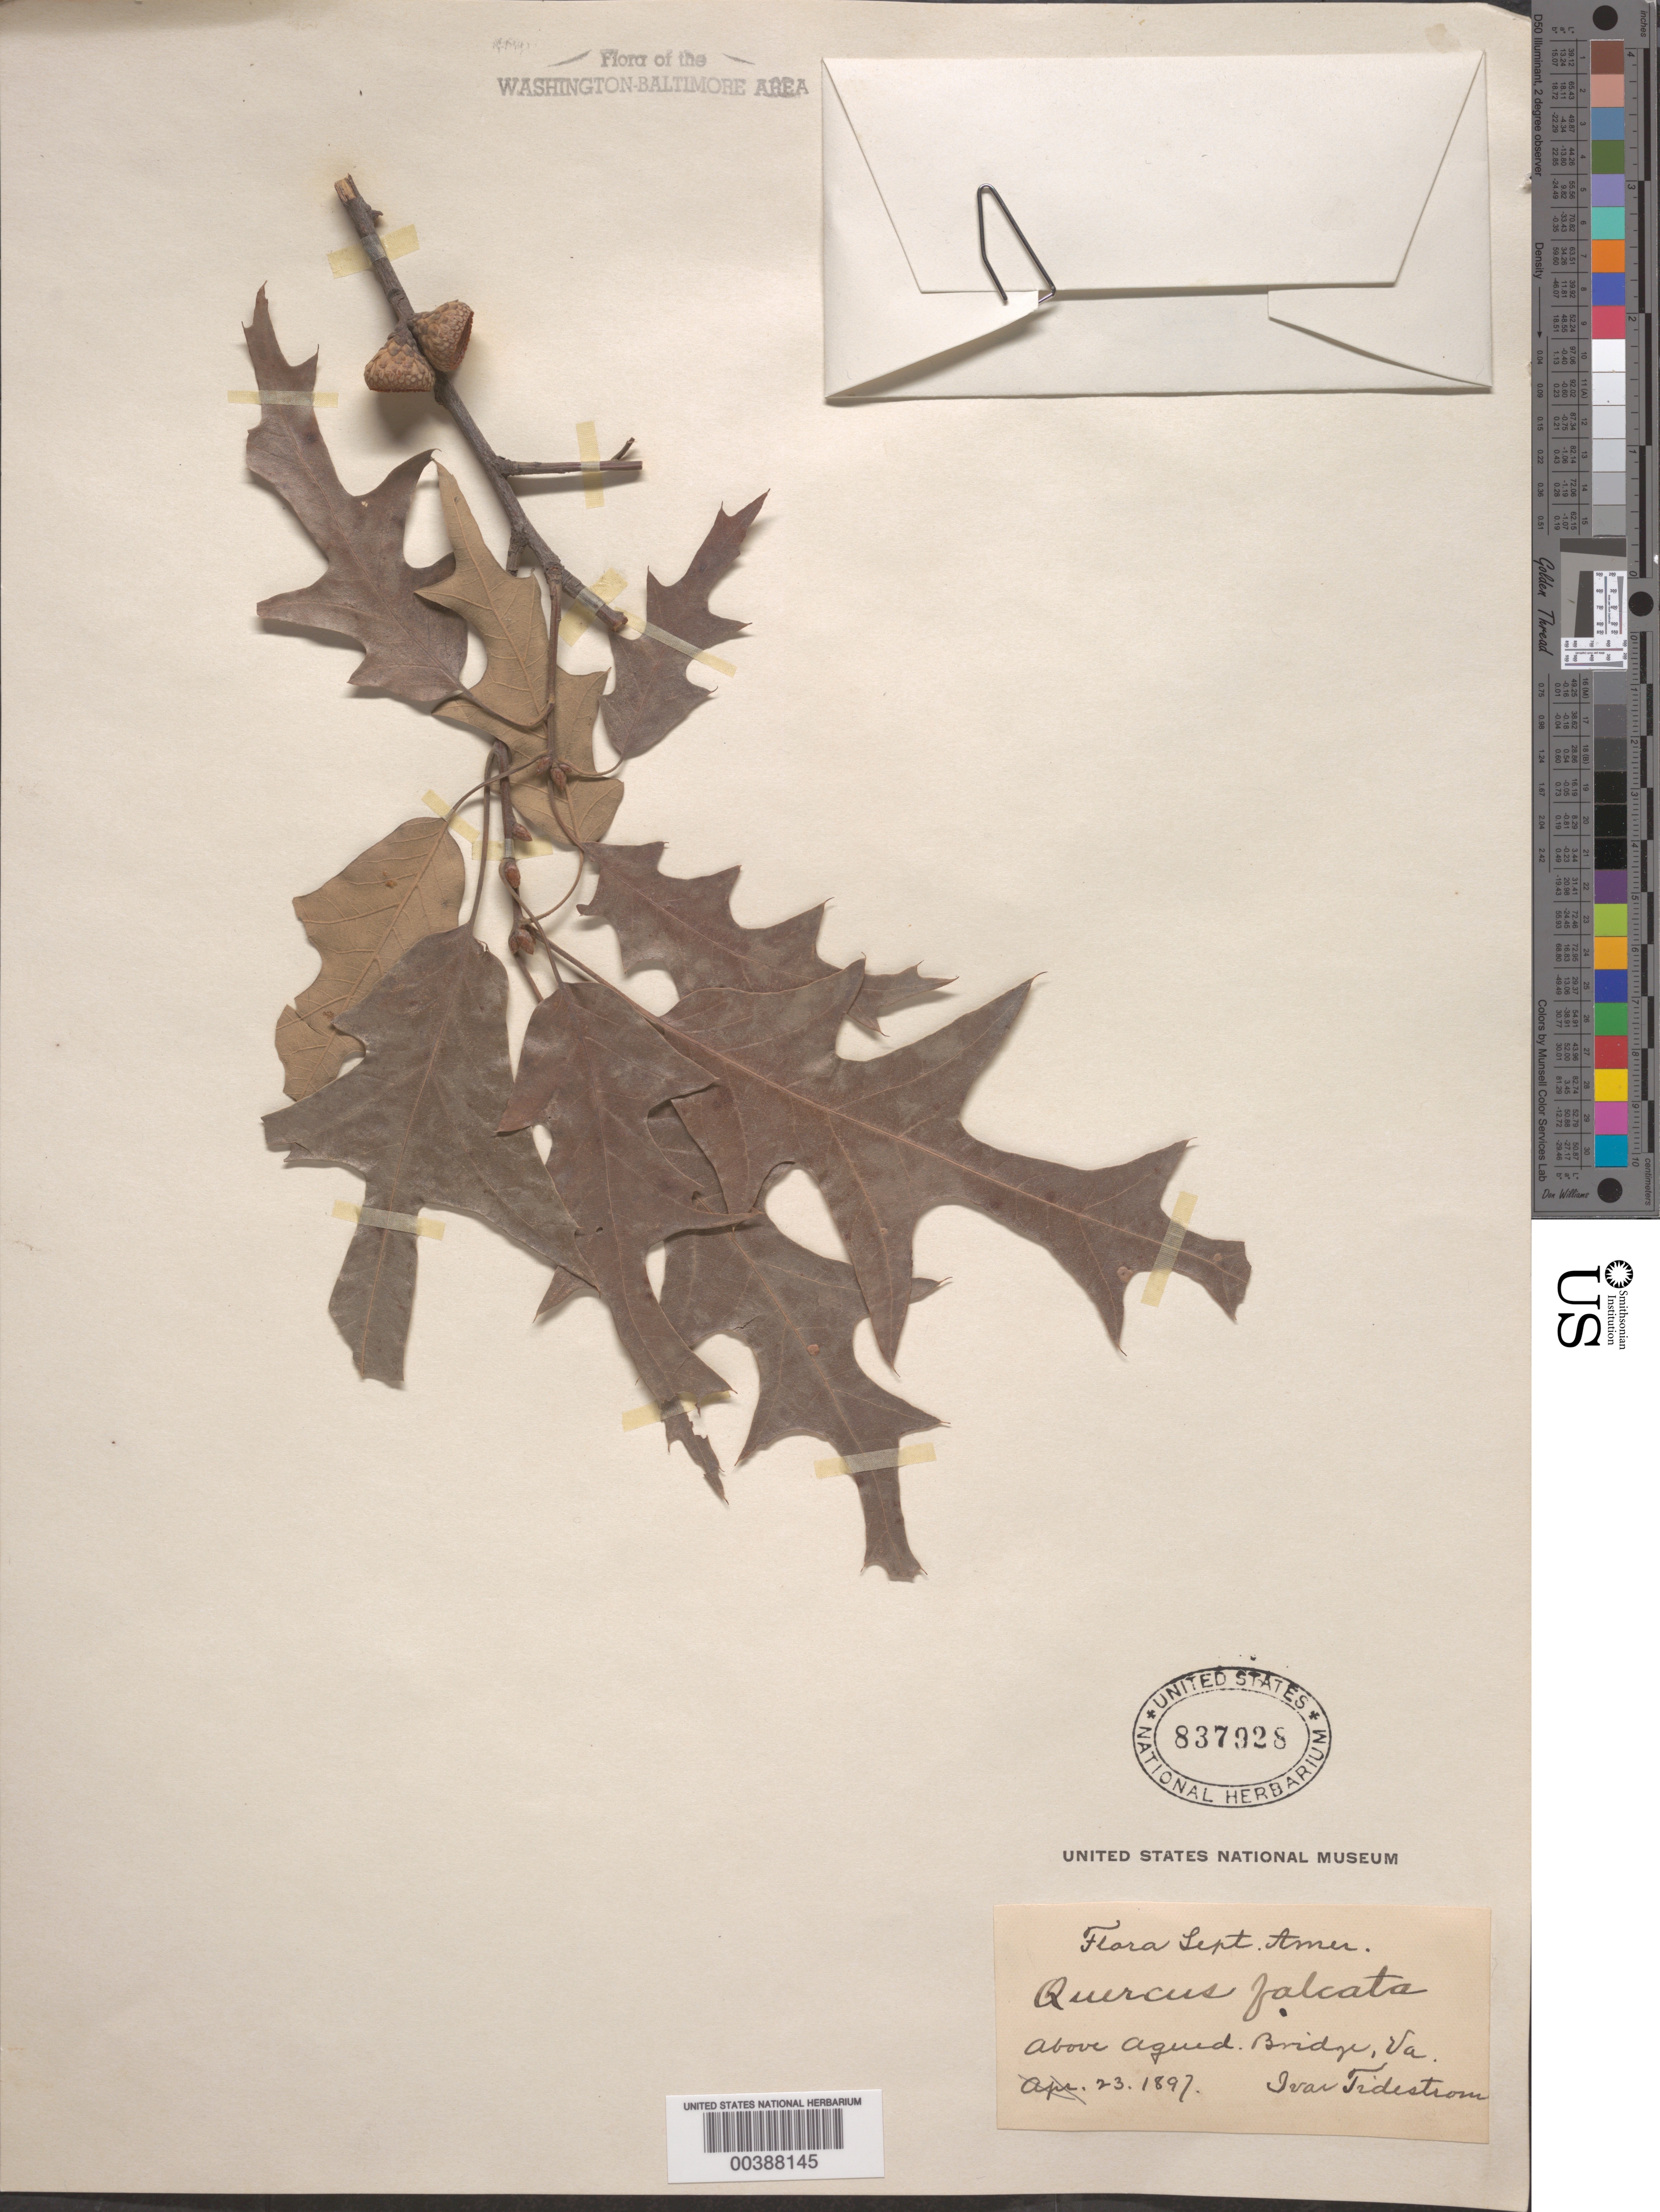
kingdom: Plantae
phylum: Tracheophyta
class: Magnoliopsida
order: Fagales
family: Fagaceae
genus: Quercus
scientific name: Quercus falcata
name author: Michx.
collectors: I. F. Tidestrom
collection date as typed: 1897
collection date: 1897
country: United States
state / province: Virginia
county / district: Fairfax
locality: Above Aqueduct Bridge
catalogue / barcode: US 837928